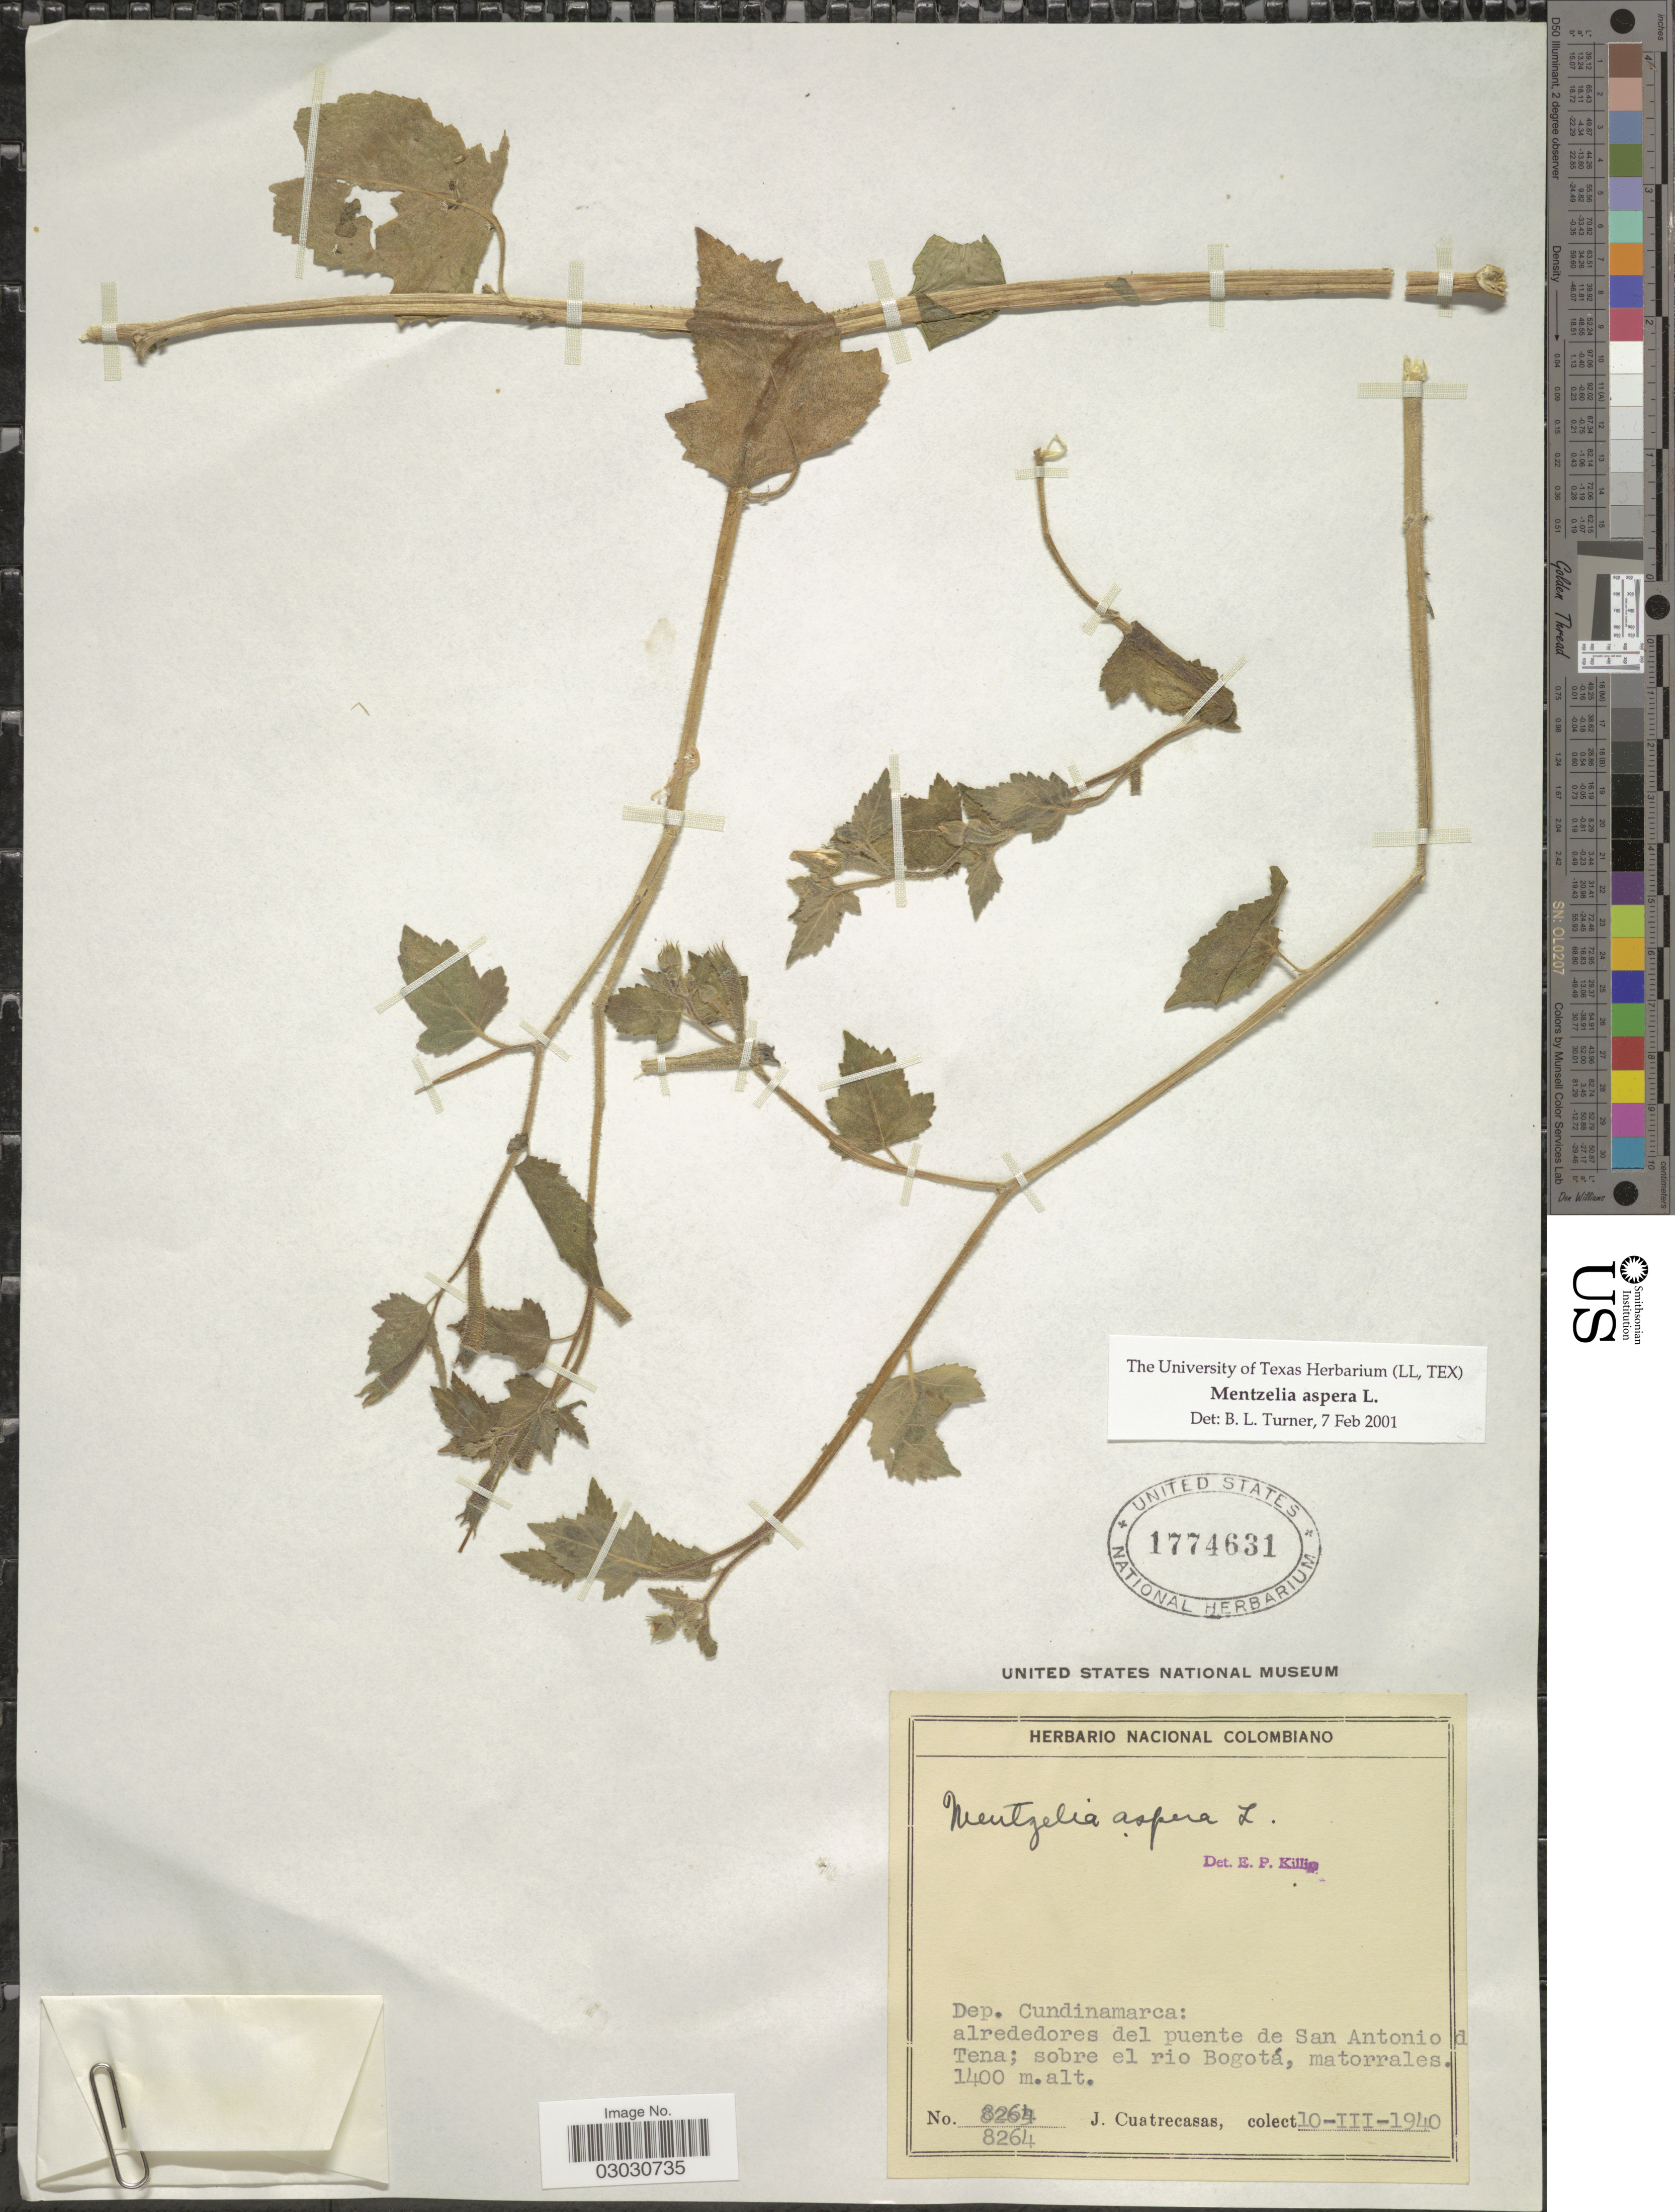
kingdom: Plantae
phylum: Tracheophyta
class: Magnoliopsida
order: Cornales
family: Loasaceae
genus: Mentzelia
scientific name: Mentzelia aspera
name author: L.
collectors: J. Cuatrecasas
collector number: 8264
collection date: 1940-03-10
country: Colombia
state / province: Cundinamarca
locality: Dep. Cundinamarca: alrededores del puente de San Antonio d Tena; sobre el rio Bogotá, matorrales.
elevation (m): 1400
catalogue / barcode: US 1774631